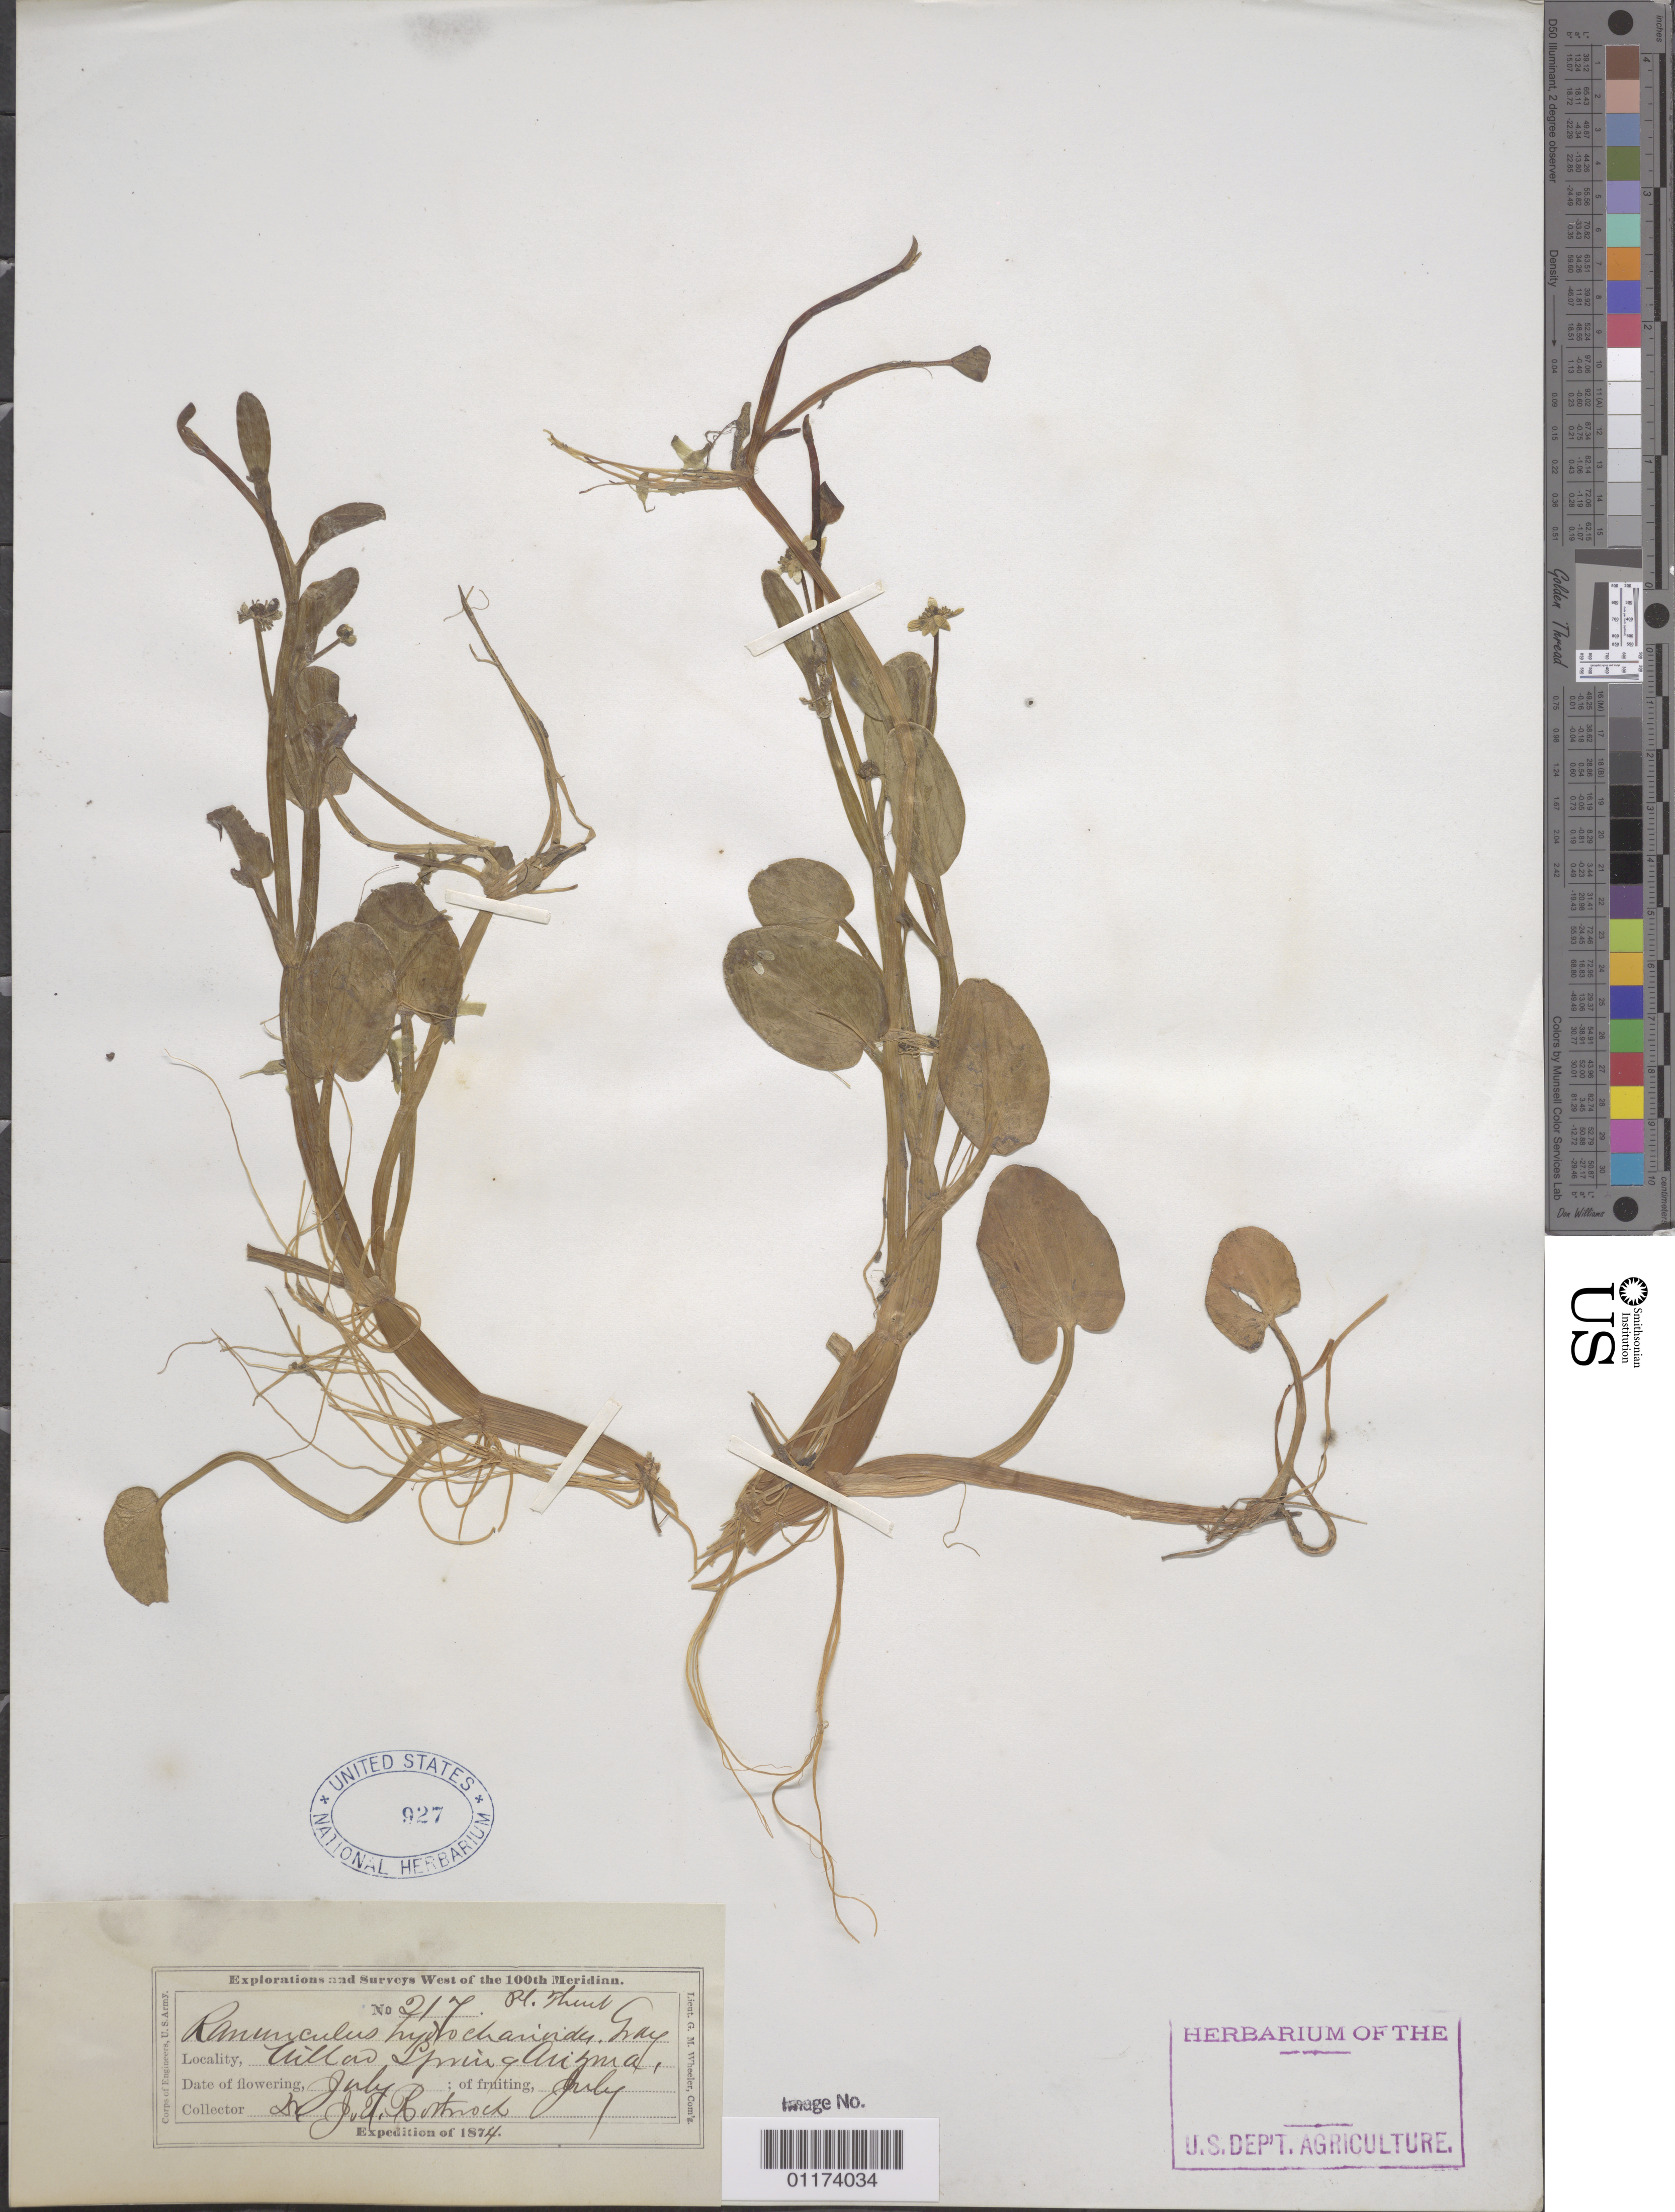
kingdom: Plantae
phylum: Tracheophyta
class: Magnoliopsida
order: Ranunculales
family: Ranunculaceae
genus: Ranunculus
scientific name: Ranunculus hydrocharoides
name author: A. Gray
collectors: J. T. Rothrock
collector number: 217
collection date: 1874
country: United States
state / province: Arizona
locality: Sulphur Spring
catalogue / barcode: US 927